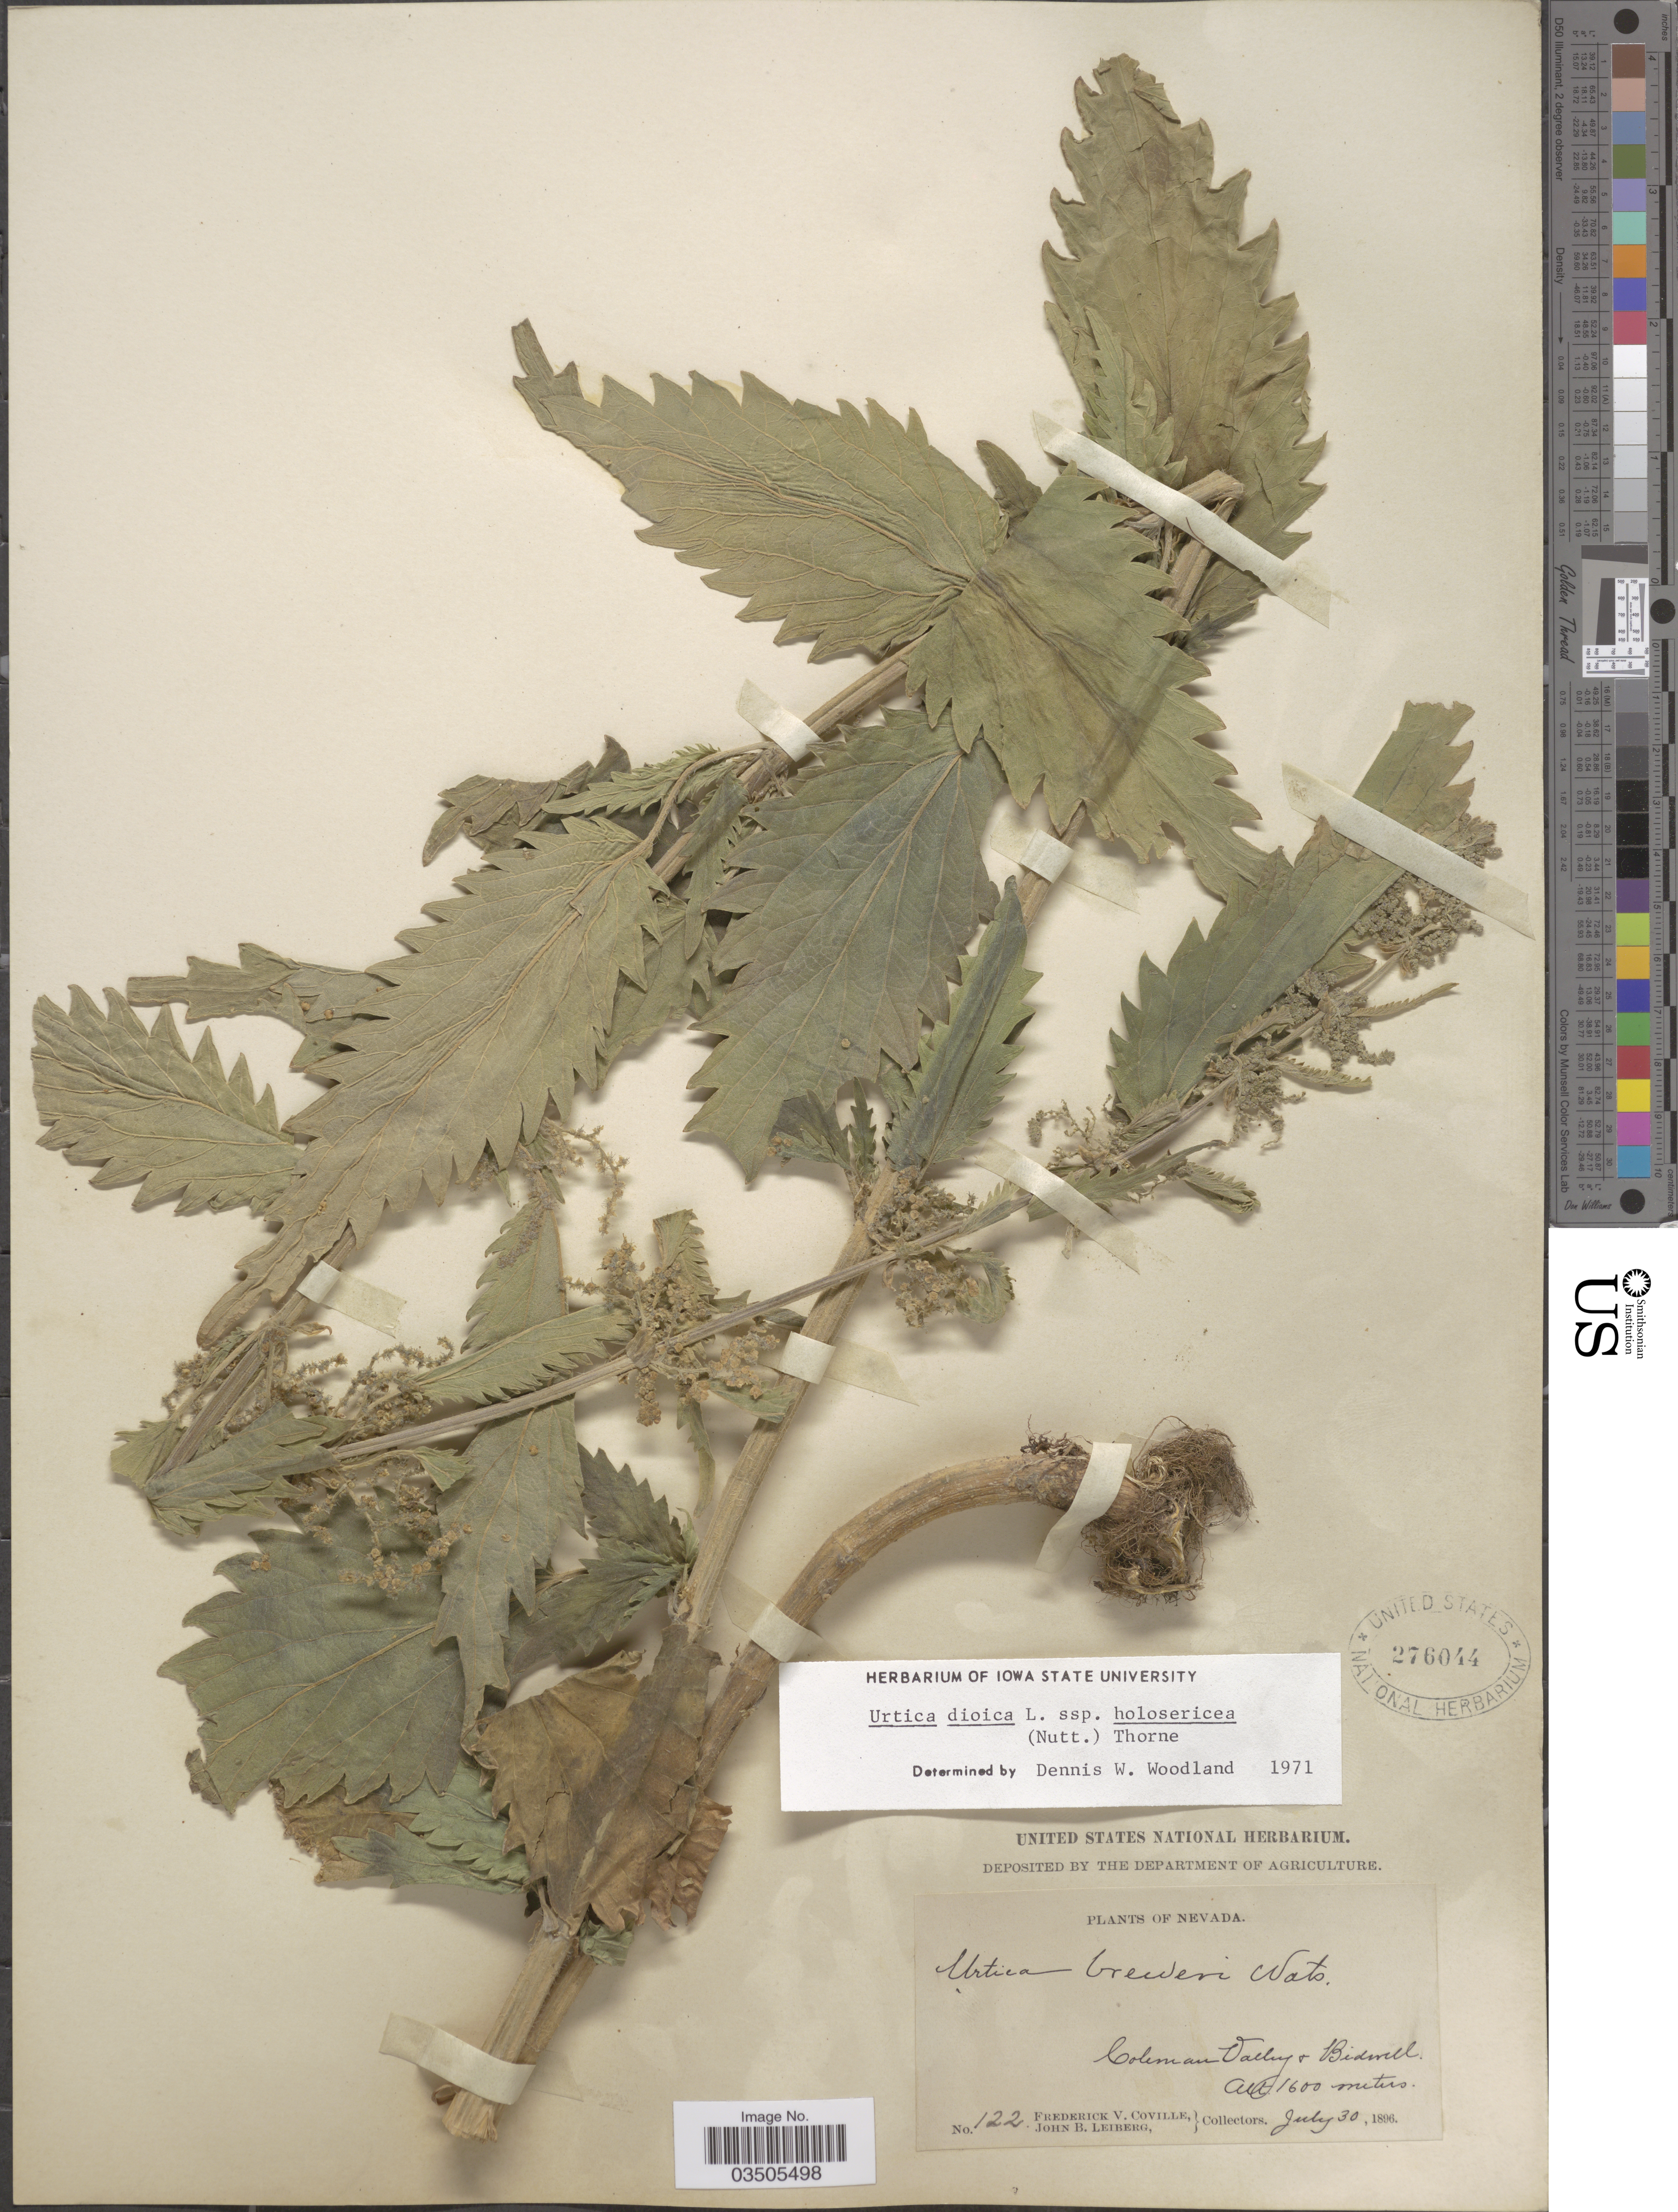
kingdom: Plantae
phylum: Tracheophyta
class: Magnoliopsida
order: Rosales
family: Urticaceae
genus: Urtica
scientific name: Urtica dioica subsp. holosericea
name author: (Nutt.) Thorne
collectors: F. V. Coville & J. B. Leiberg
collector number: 122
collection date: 1896-07-30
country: United States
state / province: Nevada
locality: Coleman Valley & Bidwell.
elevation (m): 1600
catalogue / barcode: US 276044